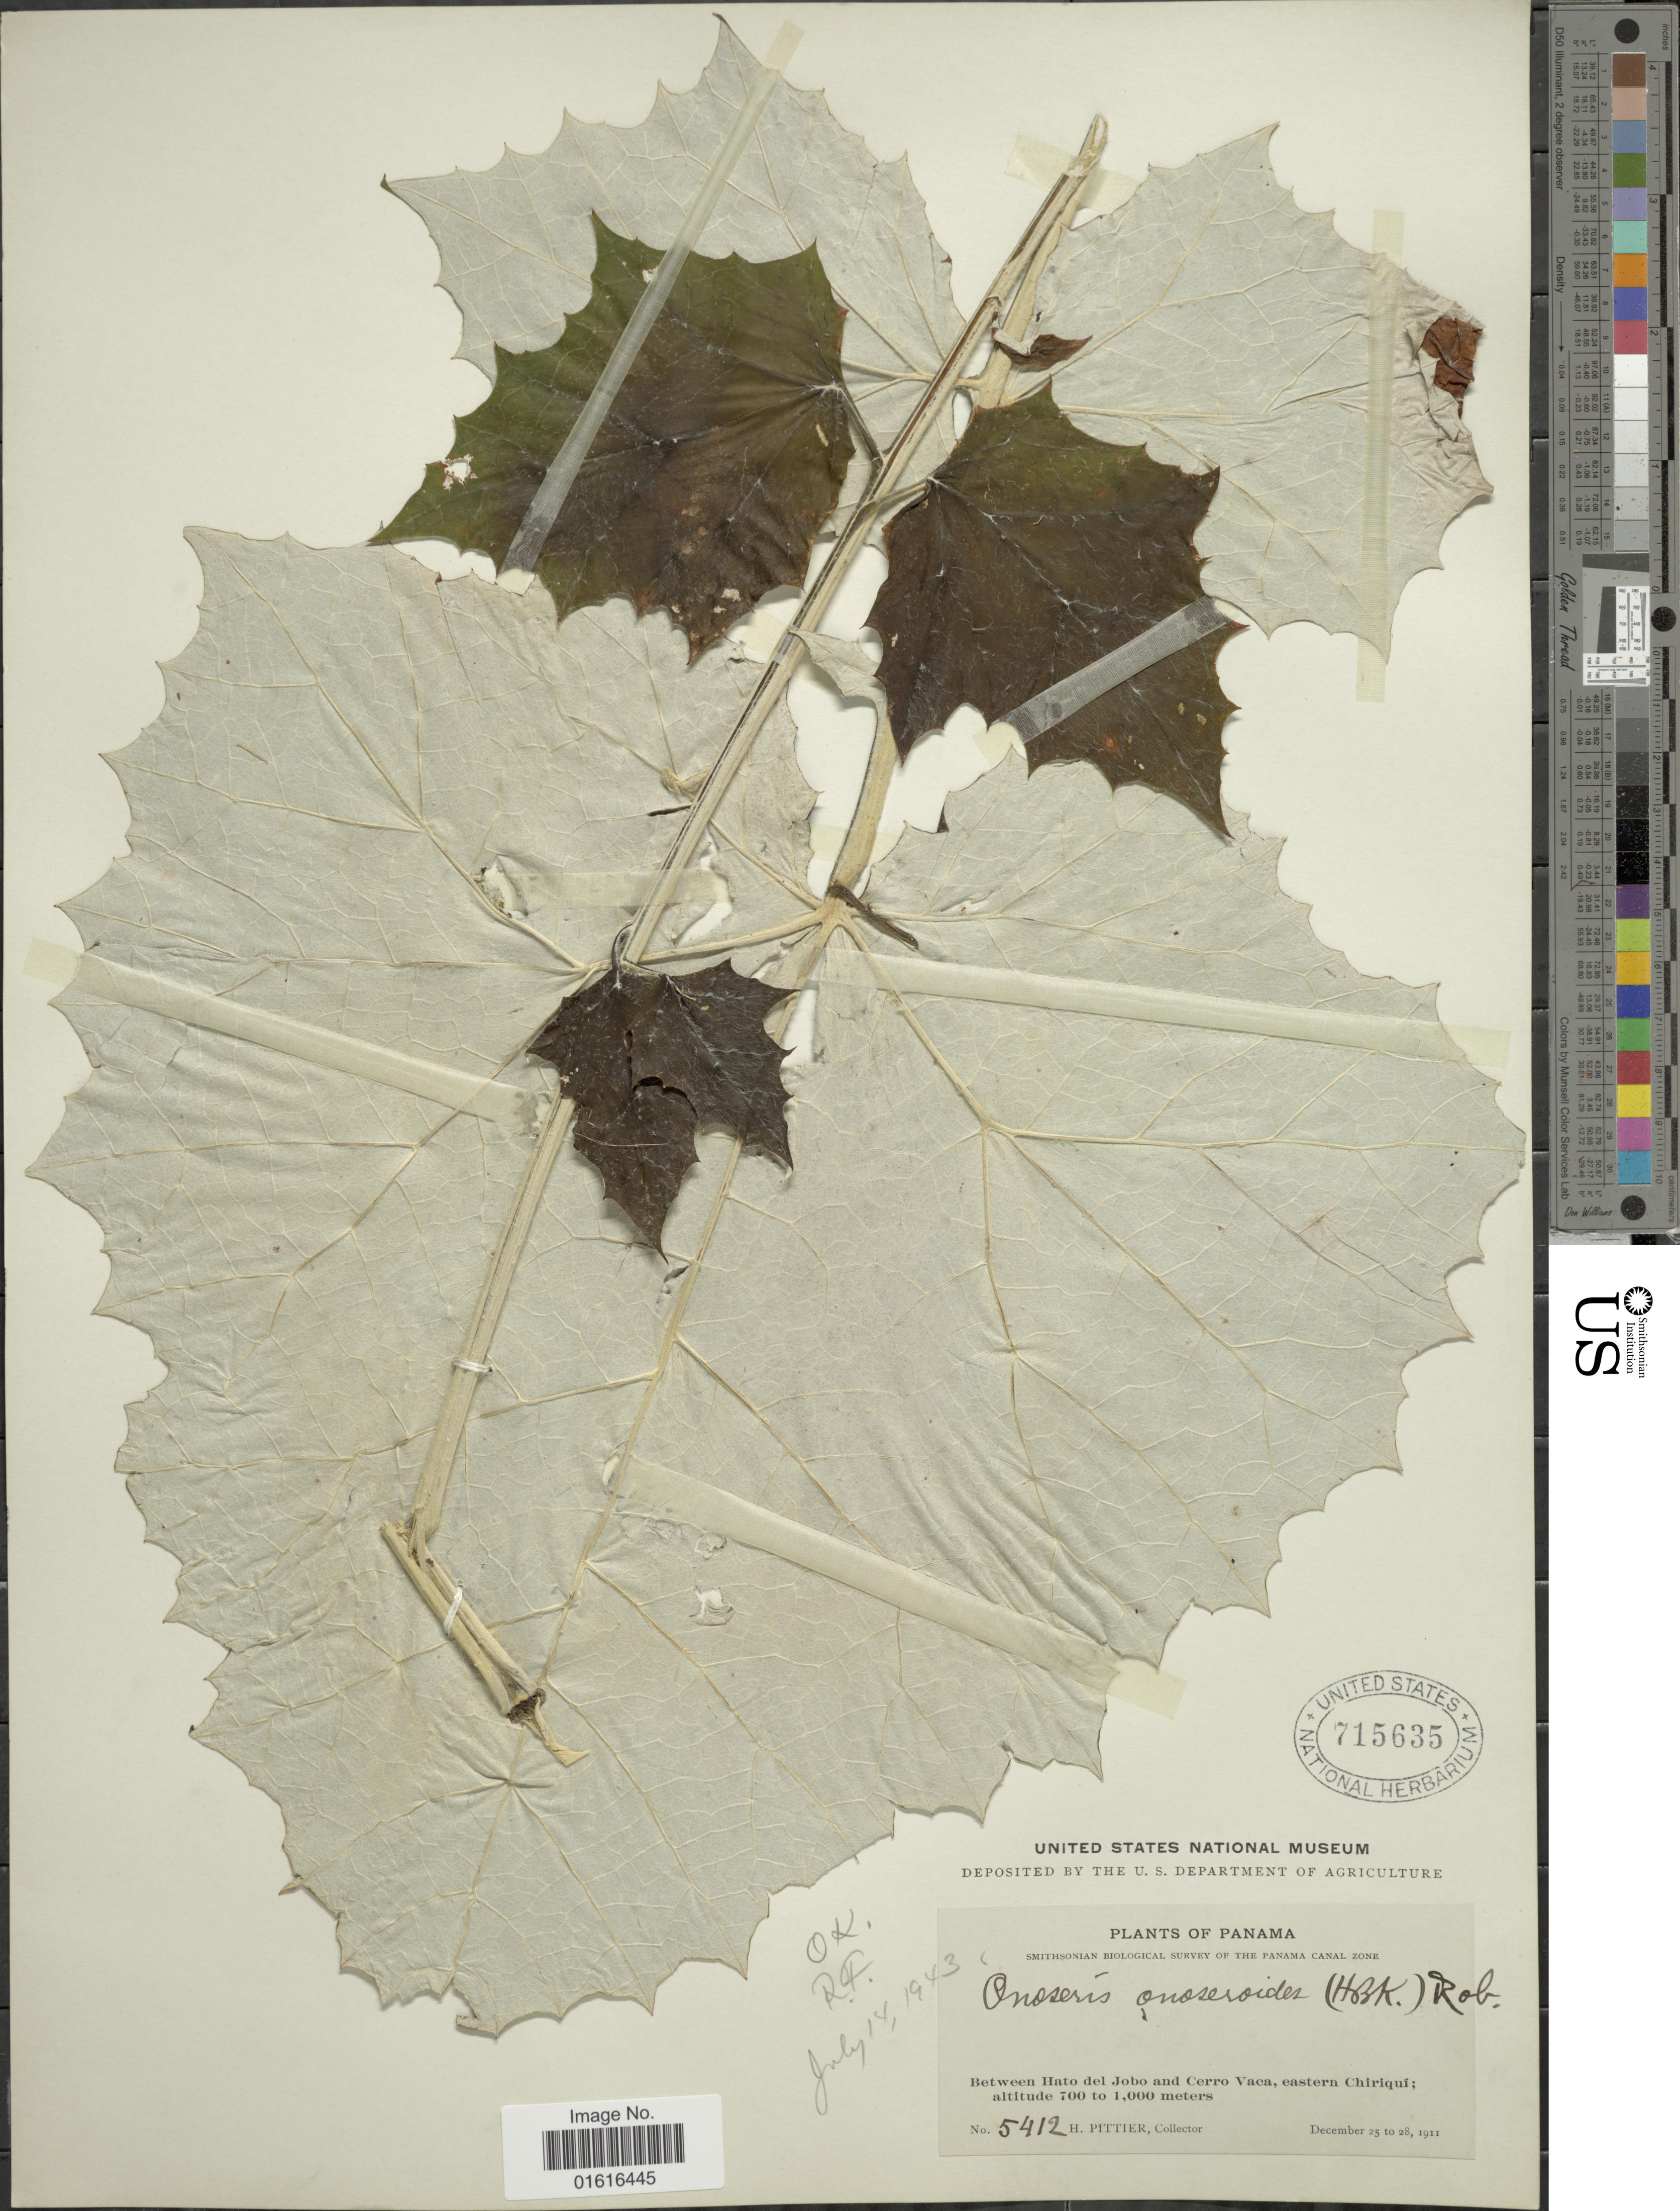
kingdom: Plantae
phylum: Tracheophyta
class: Magnoliopsida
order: Asterales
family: Asteraceae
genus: Onoseris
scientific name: Onoseris onoseroides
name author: (Kunth) B.L. Rob.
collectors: H. F. Pittier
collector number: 5412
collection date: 1911-12-25/1911-12-28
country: Panama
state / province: Chiriqui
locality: Between Hato del Jobo and Cerro Vaca, eastern Chiriqui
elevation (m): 700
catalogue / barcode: US 715635